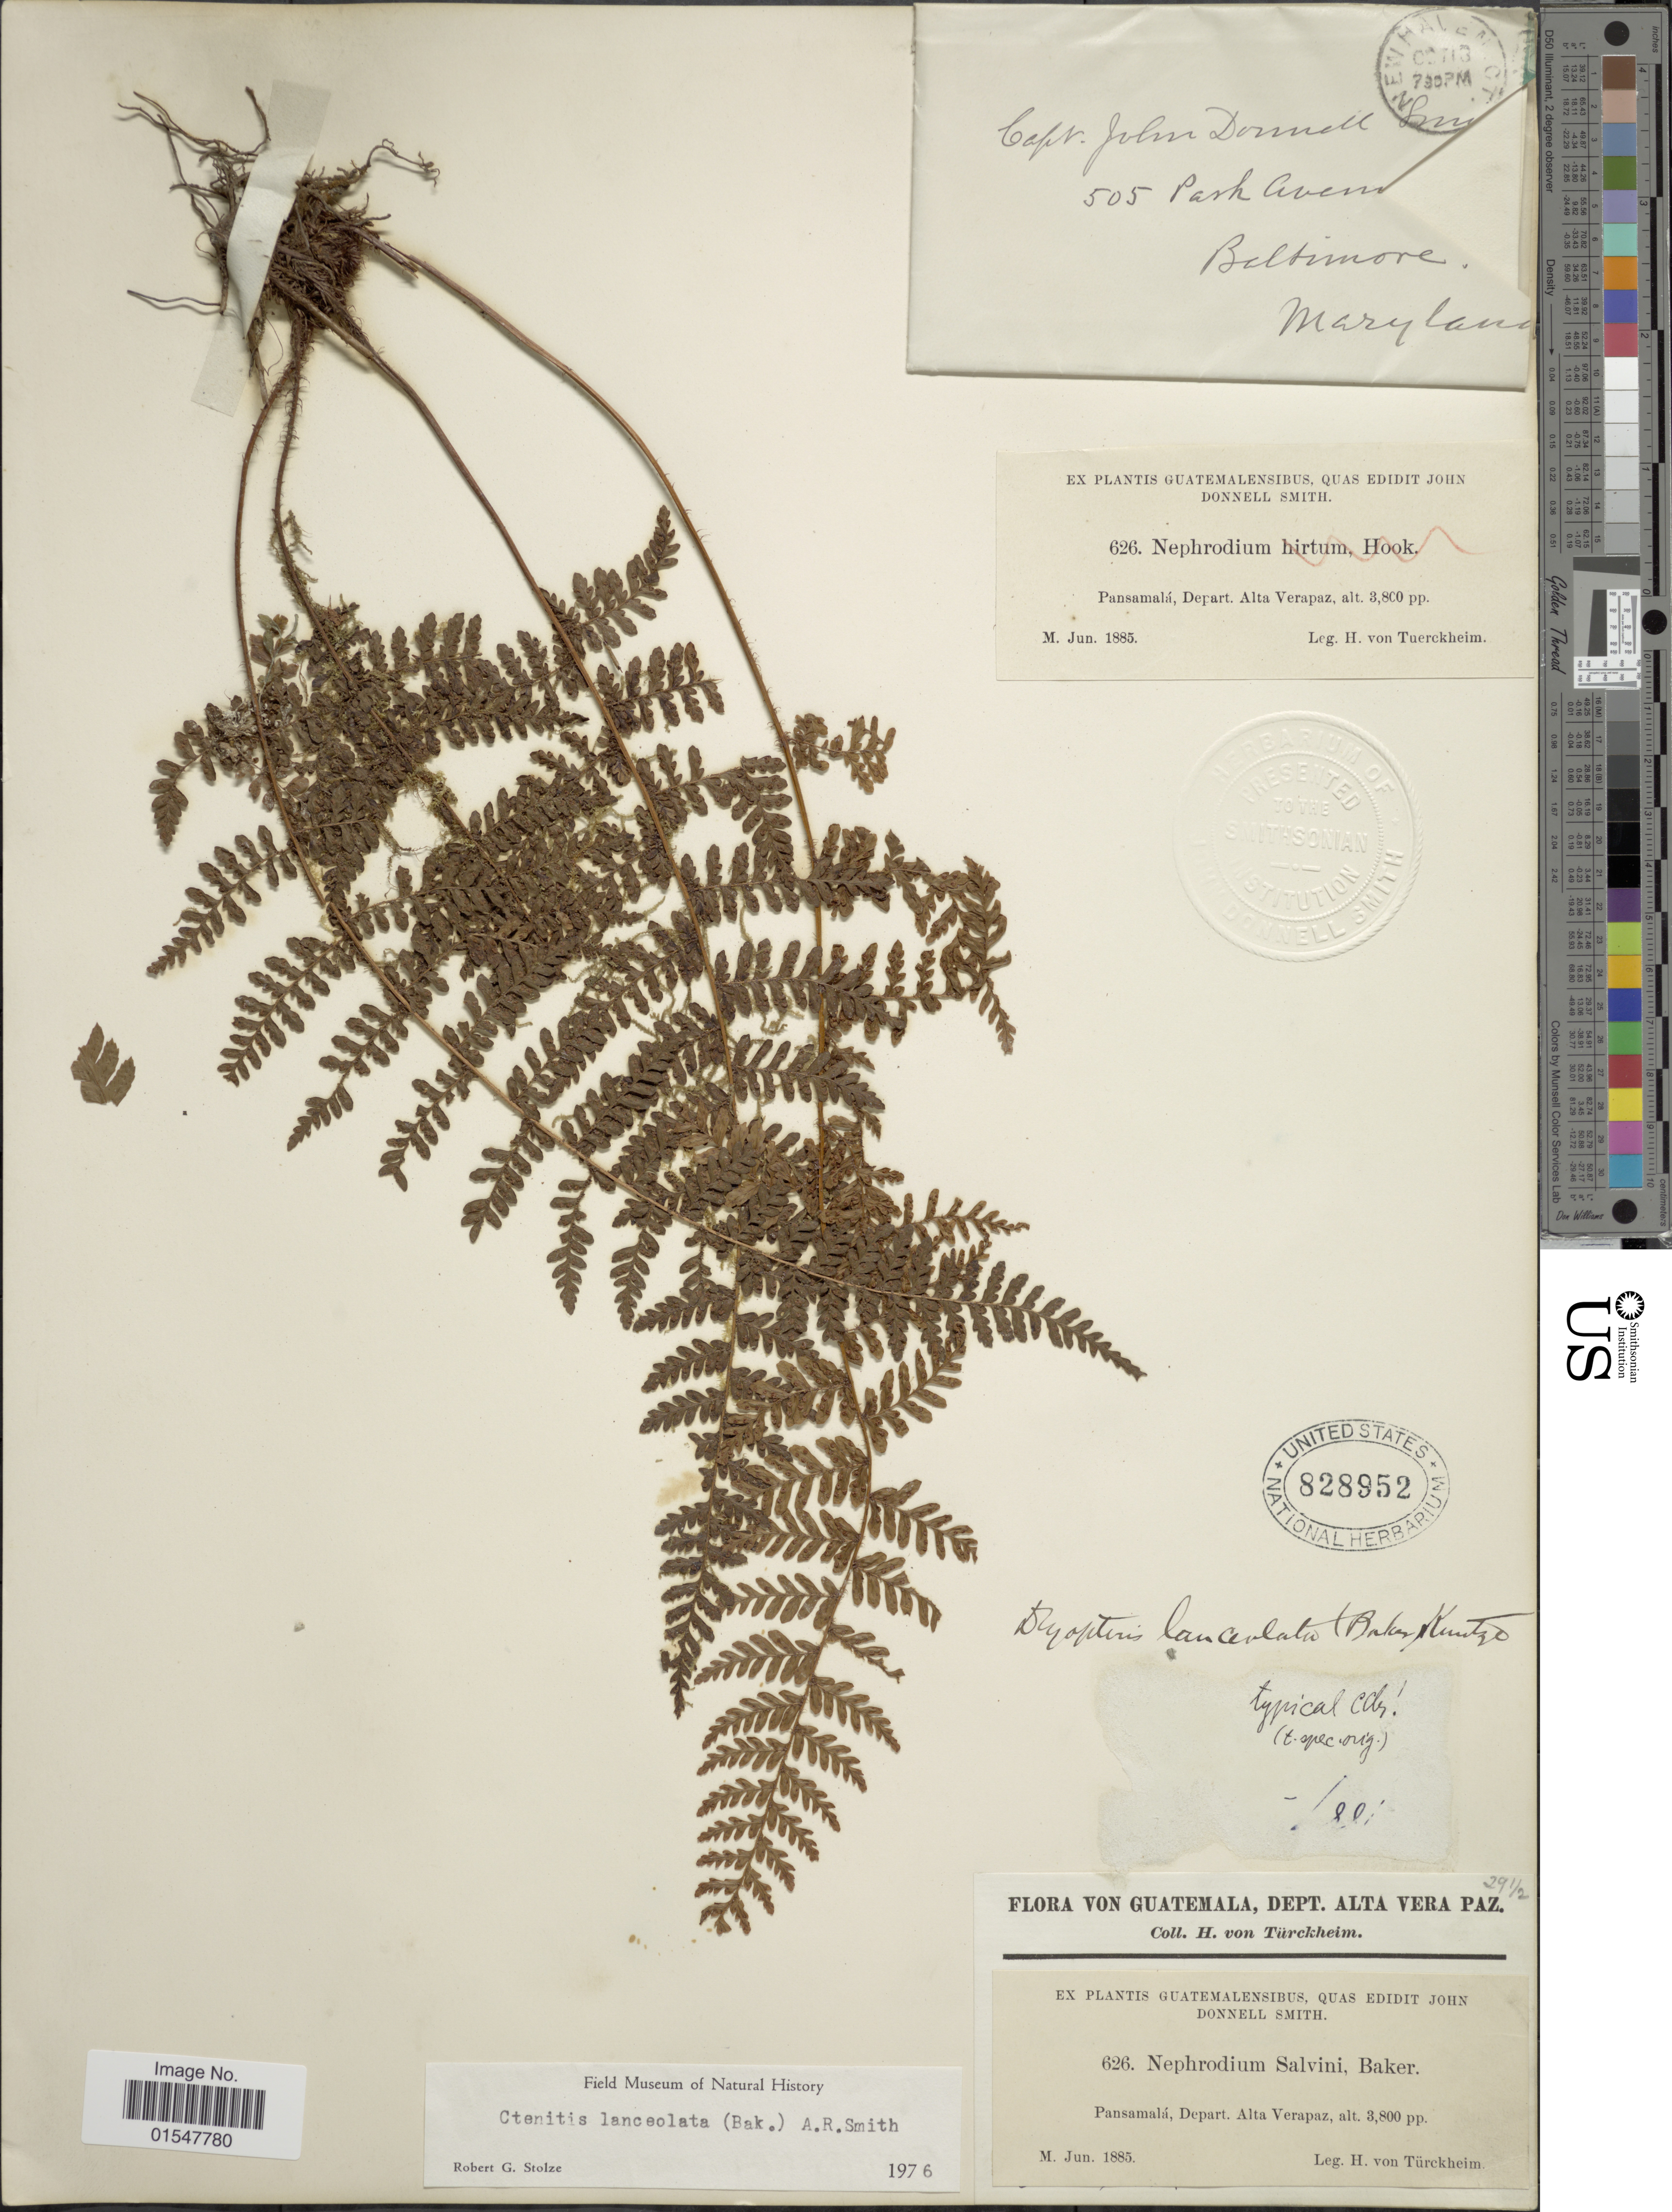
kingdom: Plantae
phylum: Tracheophyta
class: Polypodiopsida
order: Polypodiales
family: Dryopteridaceae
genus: Ctenitis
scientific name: Ctenitis lanceolata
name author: (Baker) A.R. Sm.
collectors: H. von Tuerckheim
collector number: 626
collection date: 1885-06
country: Guatemala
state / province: Alta Verapaz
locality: Guatemalensibus. Pansamalá, Depart, Alta Verapaz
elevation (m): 1158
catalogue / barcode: US 828952